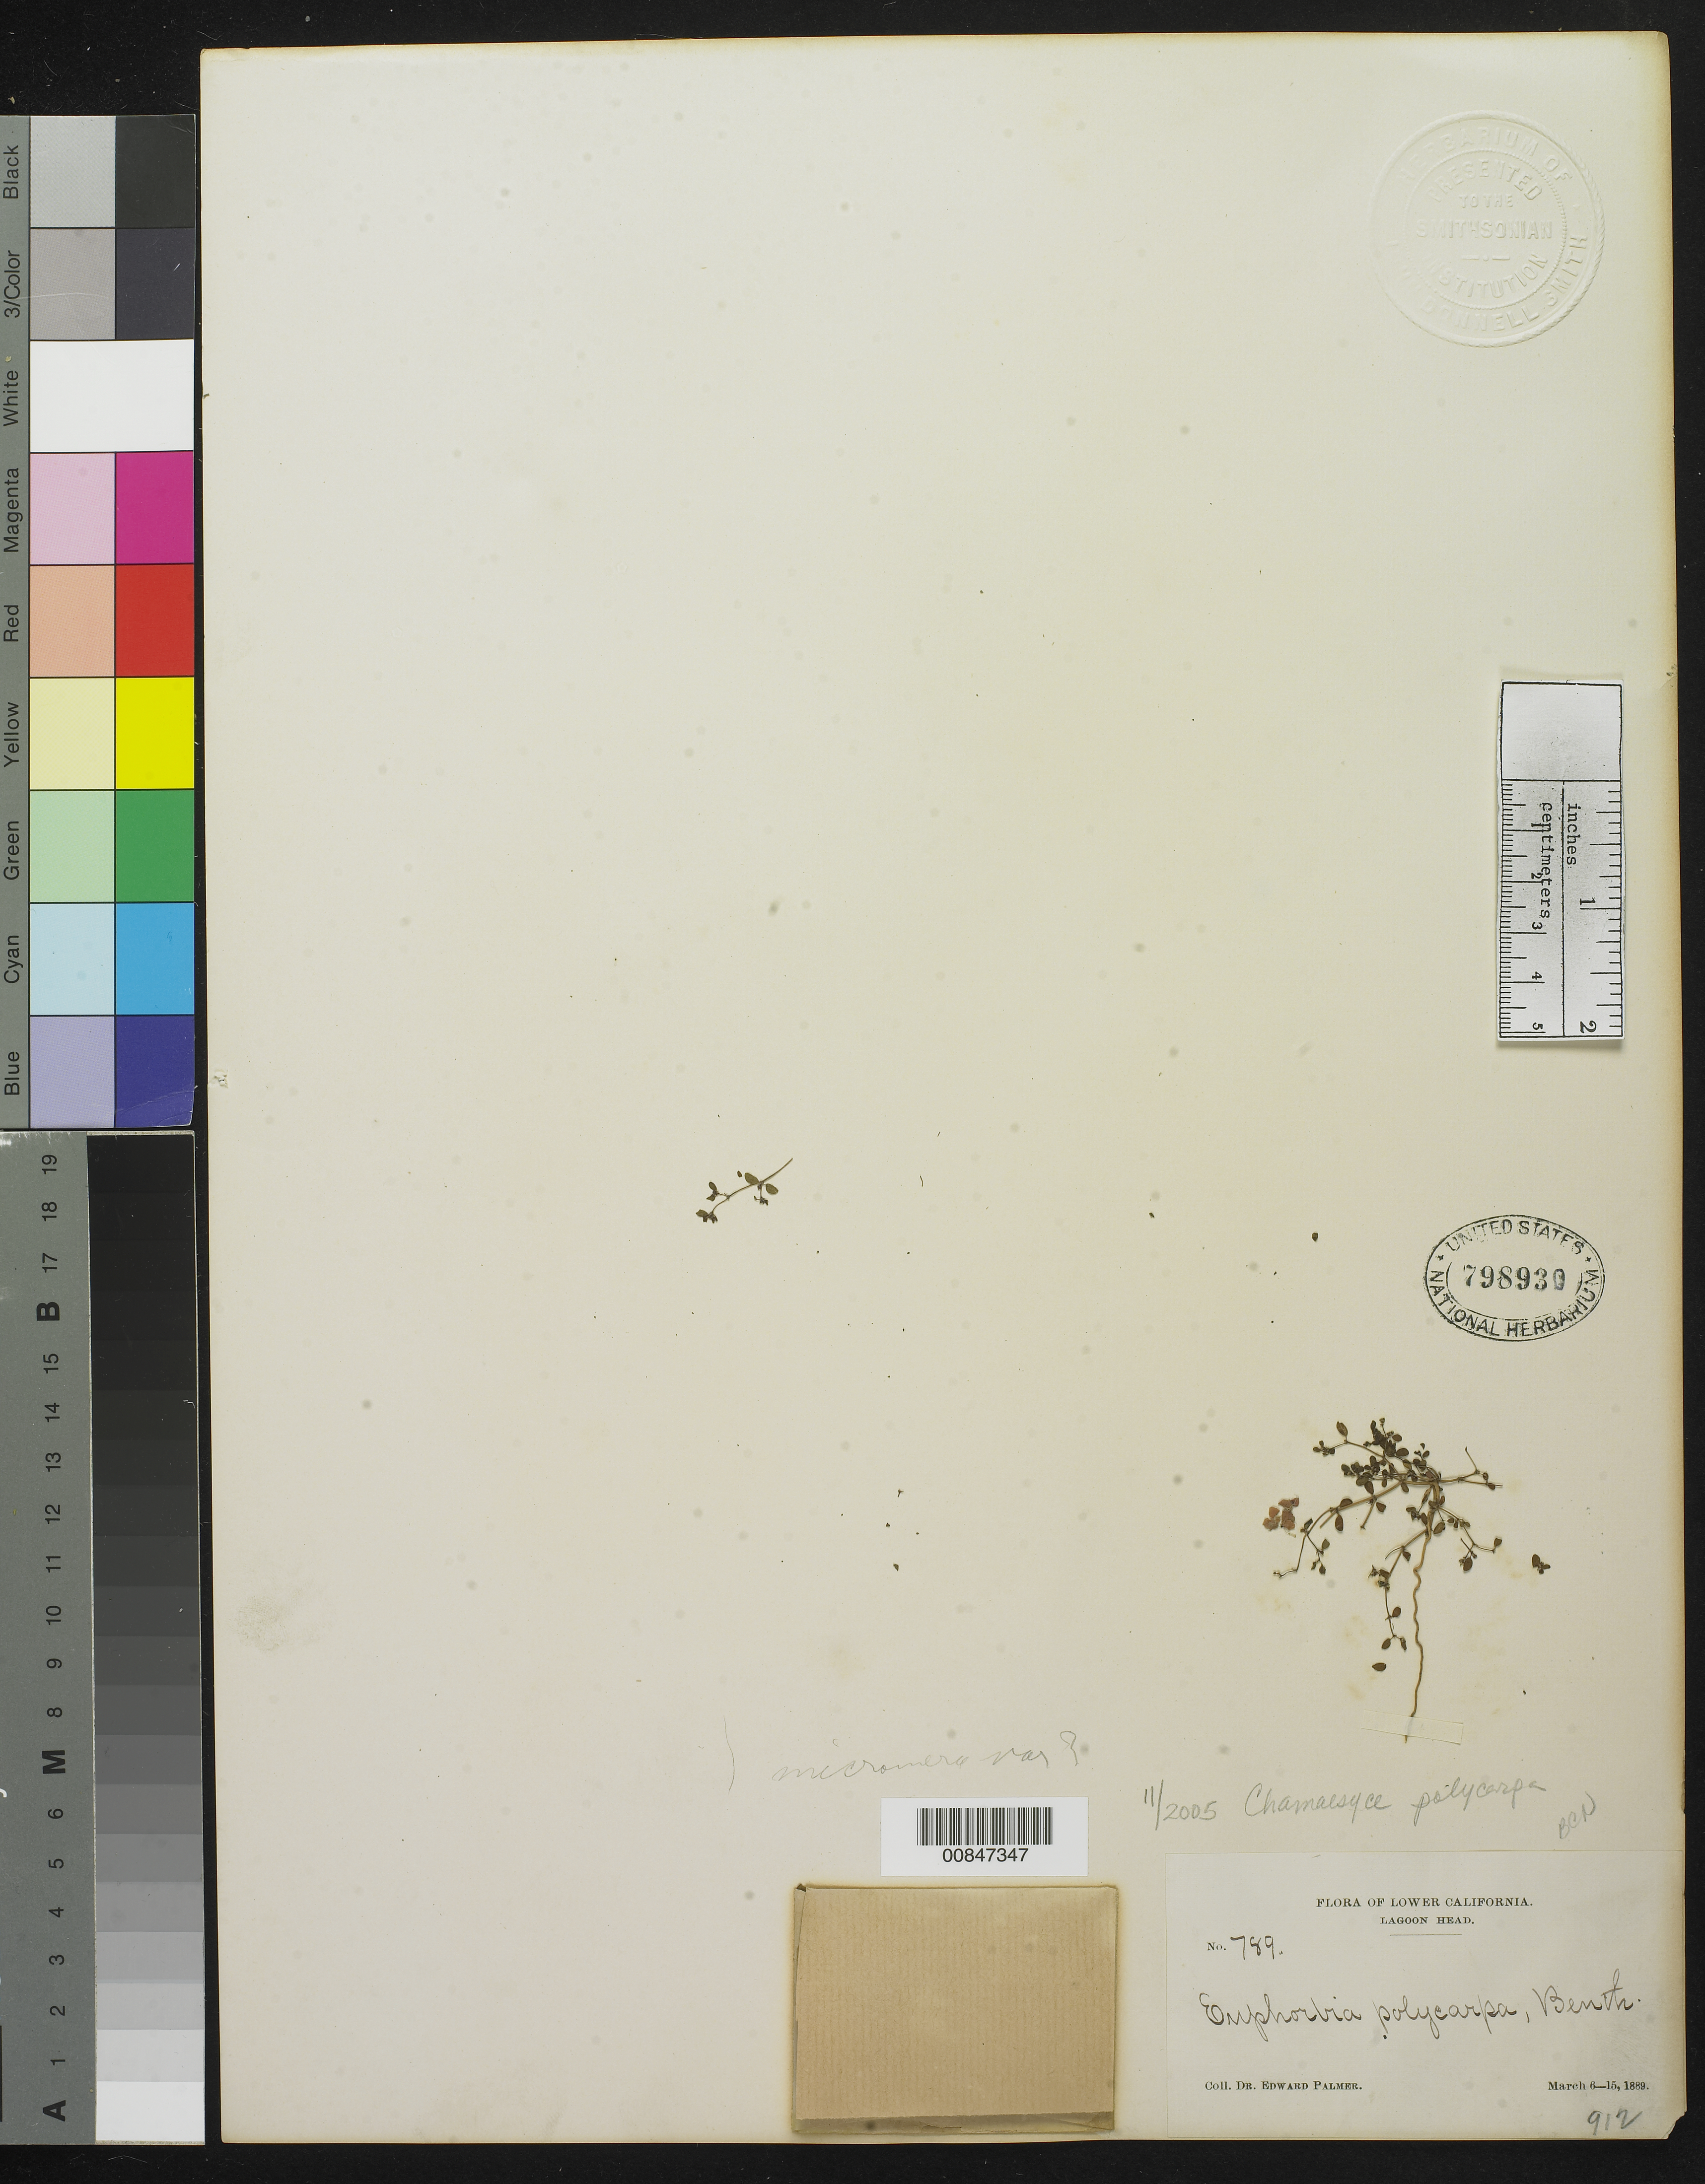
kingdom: Plantae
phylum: Tracheophyta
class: Magnoliopsida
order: Malpighiales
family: Euphorbiaceae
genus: Euphorbia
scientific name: Euphorbia polycarpa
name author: Benth.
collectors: E. Palmer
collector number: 789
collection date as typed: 06 Mar 1889 to 15 Mar 1889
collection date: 1889-03-06/1889-03-15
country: Mexico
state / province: Baja California Norte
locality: Lagoon Head, Baja California.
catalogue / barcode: US 798930